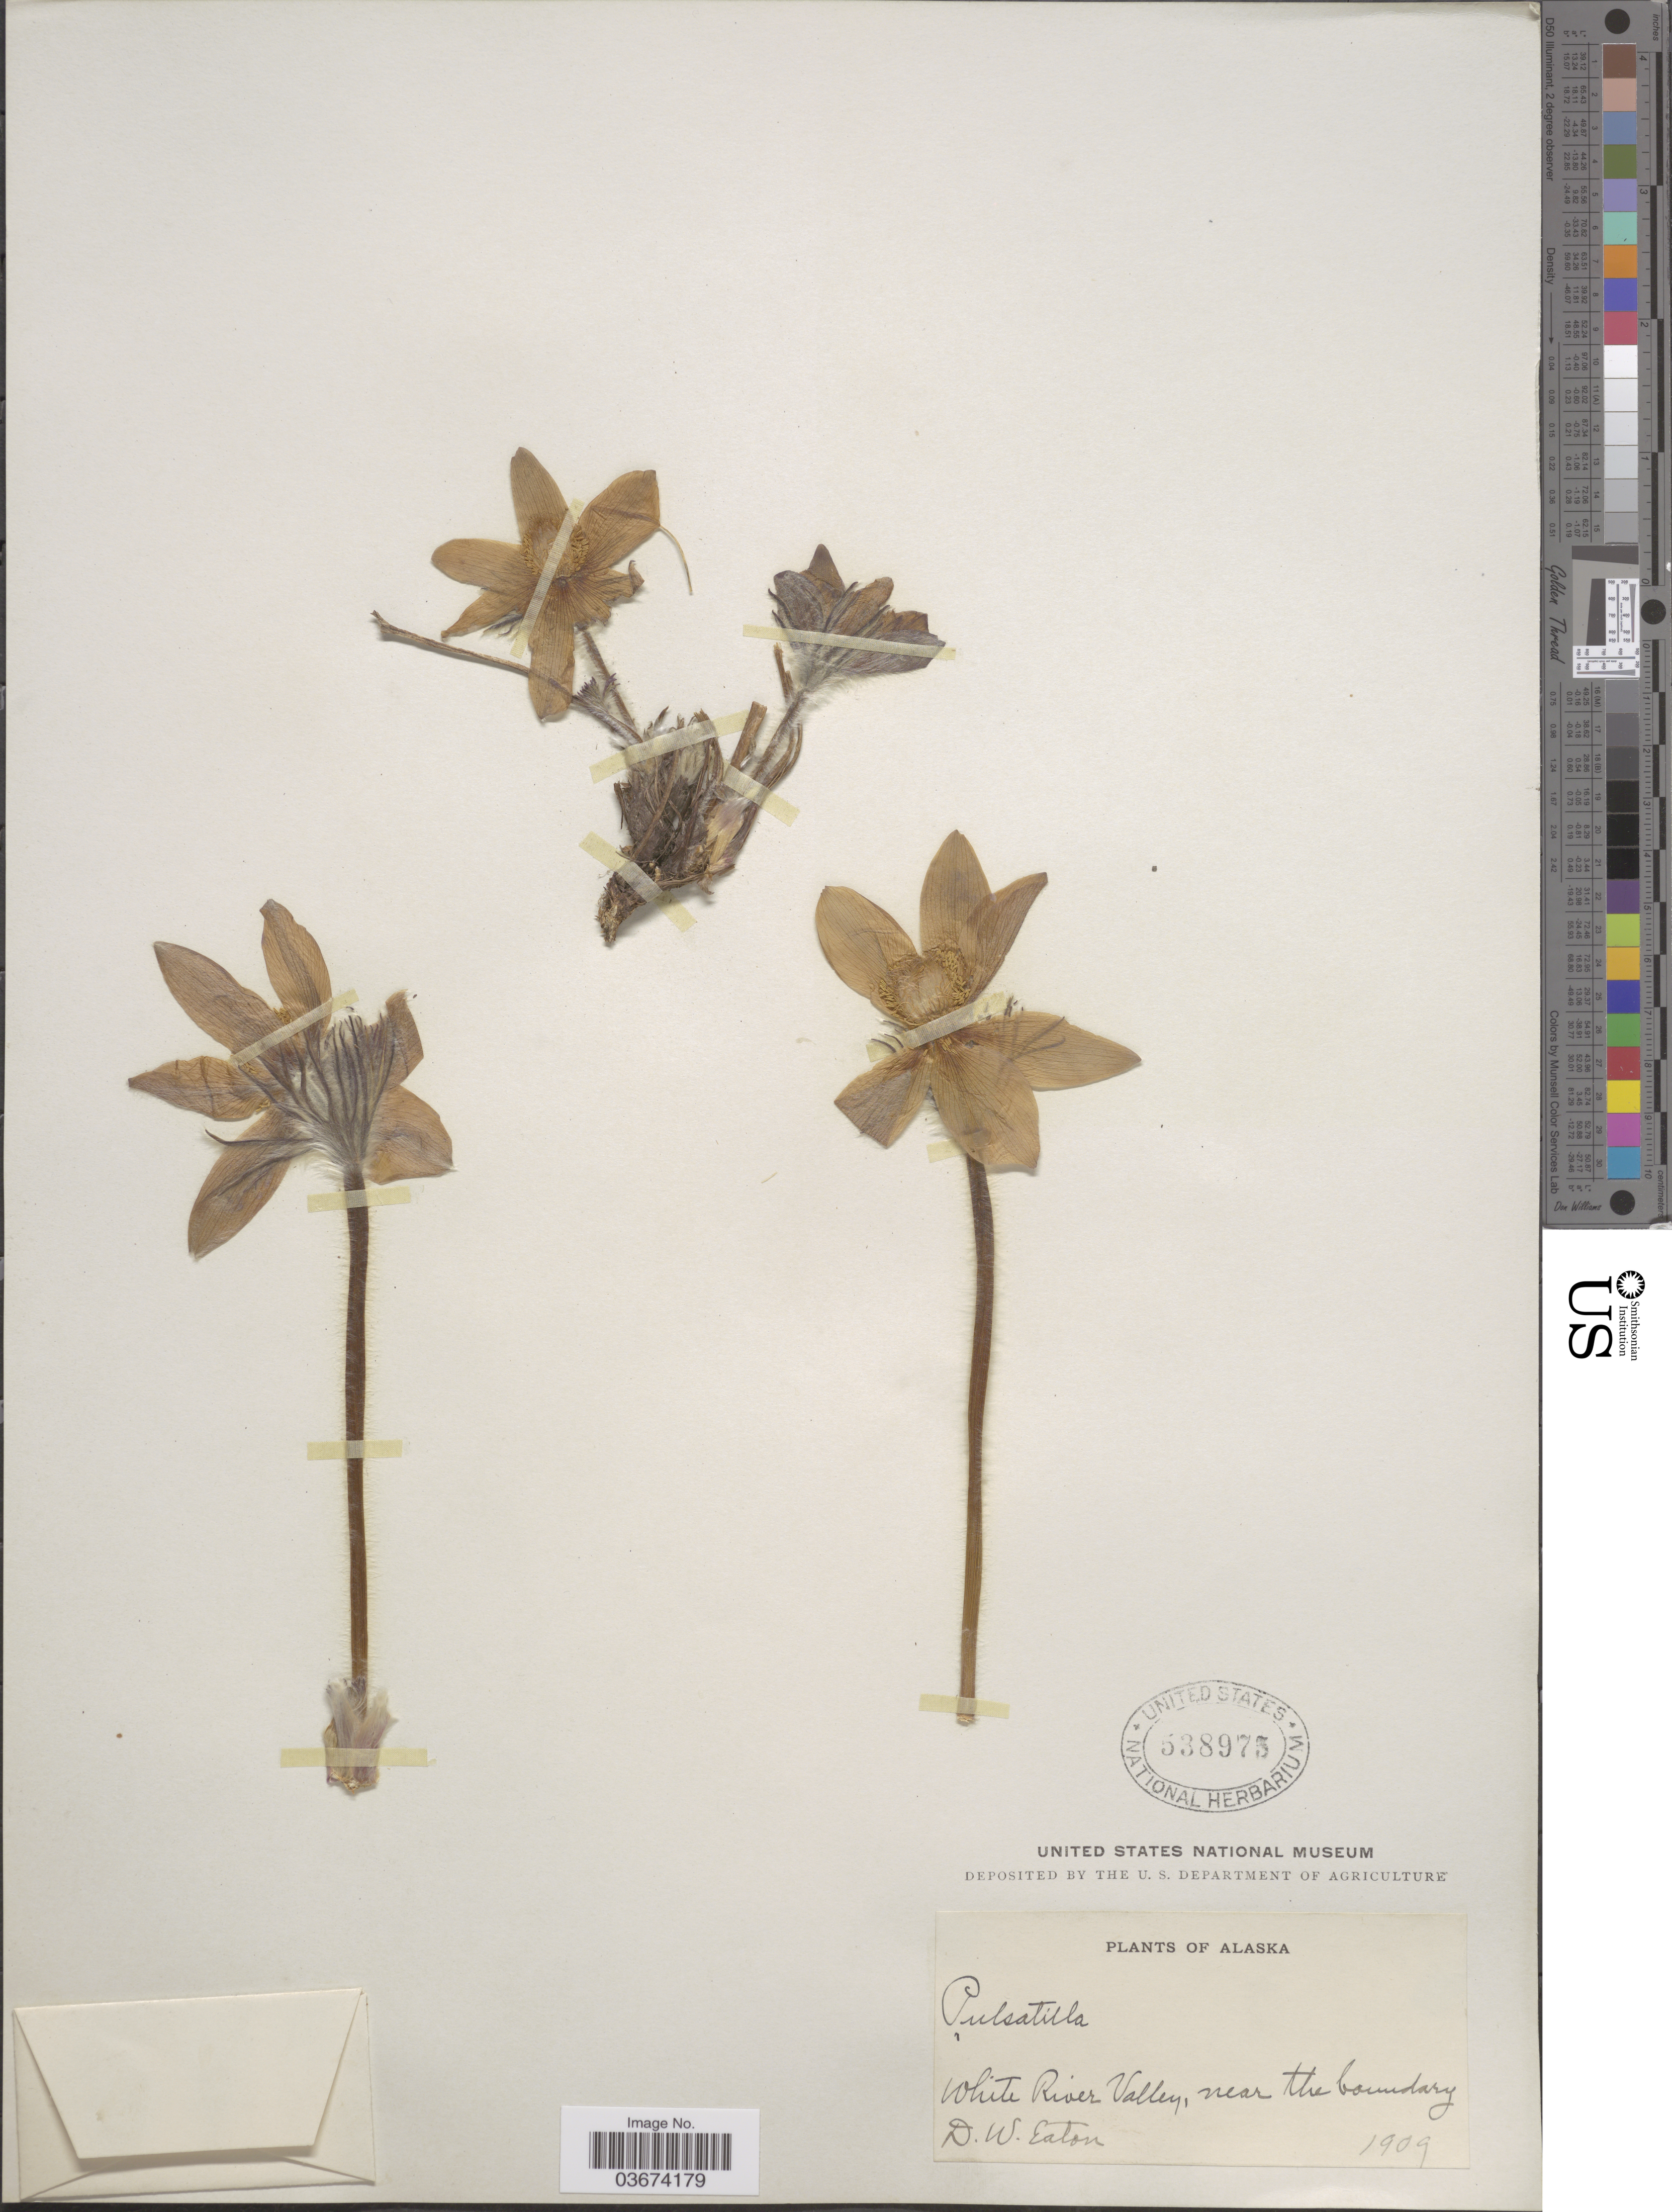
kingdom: Plantae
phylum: Tracheophyta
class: Magnoliopsida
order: Ranunculales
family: Ranunculaceae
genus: Pulsatilla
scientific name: Pulsatilla nuttalliana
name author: (DC.) Bercht. & J. Presl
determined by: Strong, Mark T., (BOT), Smithsonian Institution - National Museum of Natural History (UNITED STATES)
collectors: D. Eaton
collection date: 1909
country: United States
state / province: Alaska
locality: White River Valley, near the boundary.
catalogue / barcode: US 538975